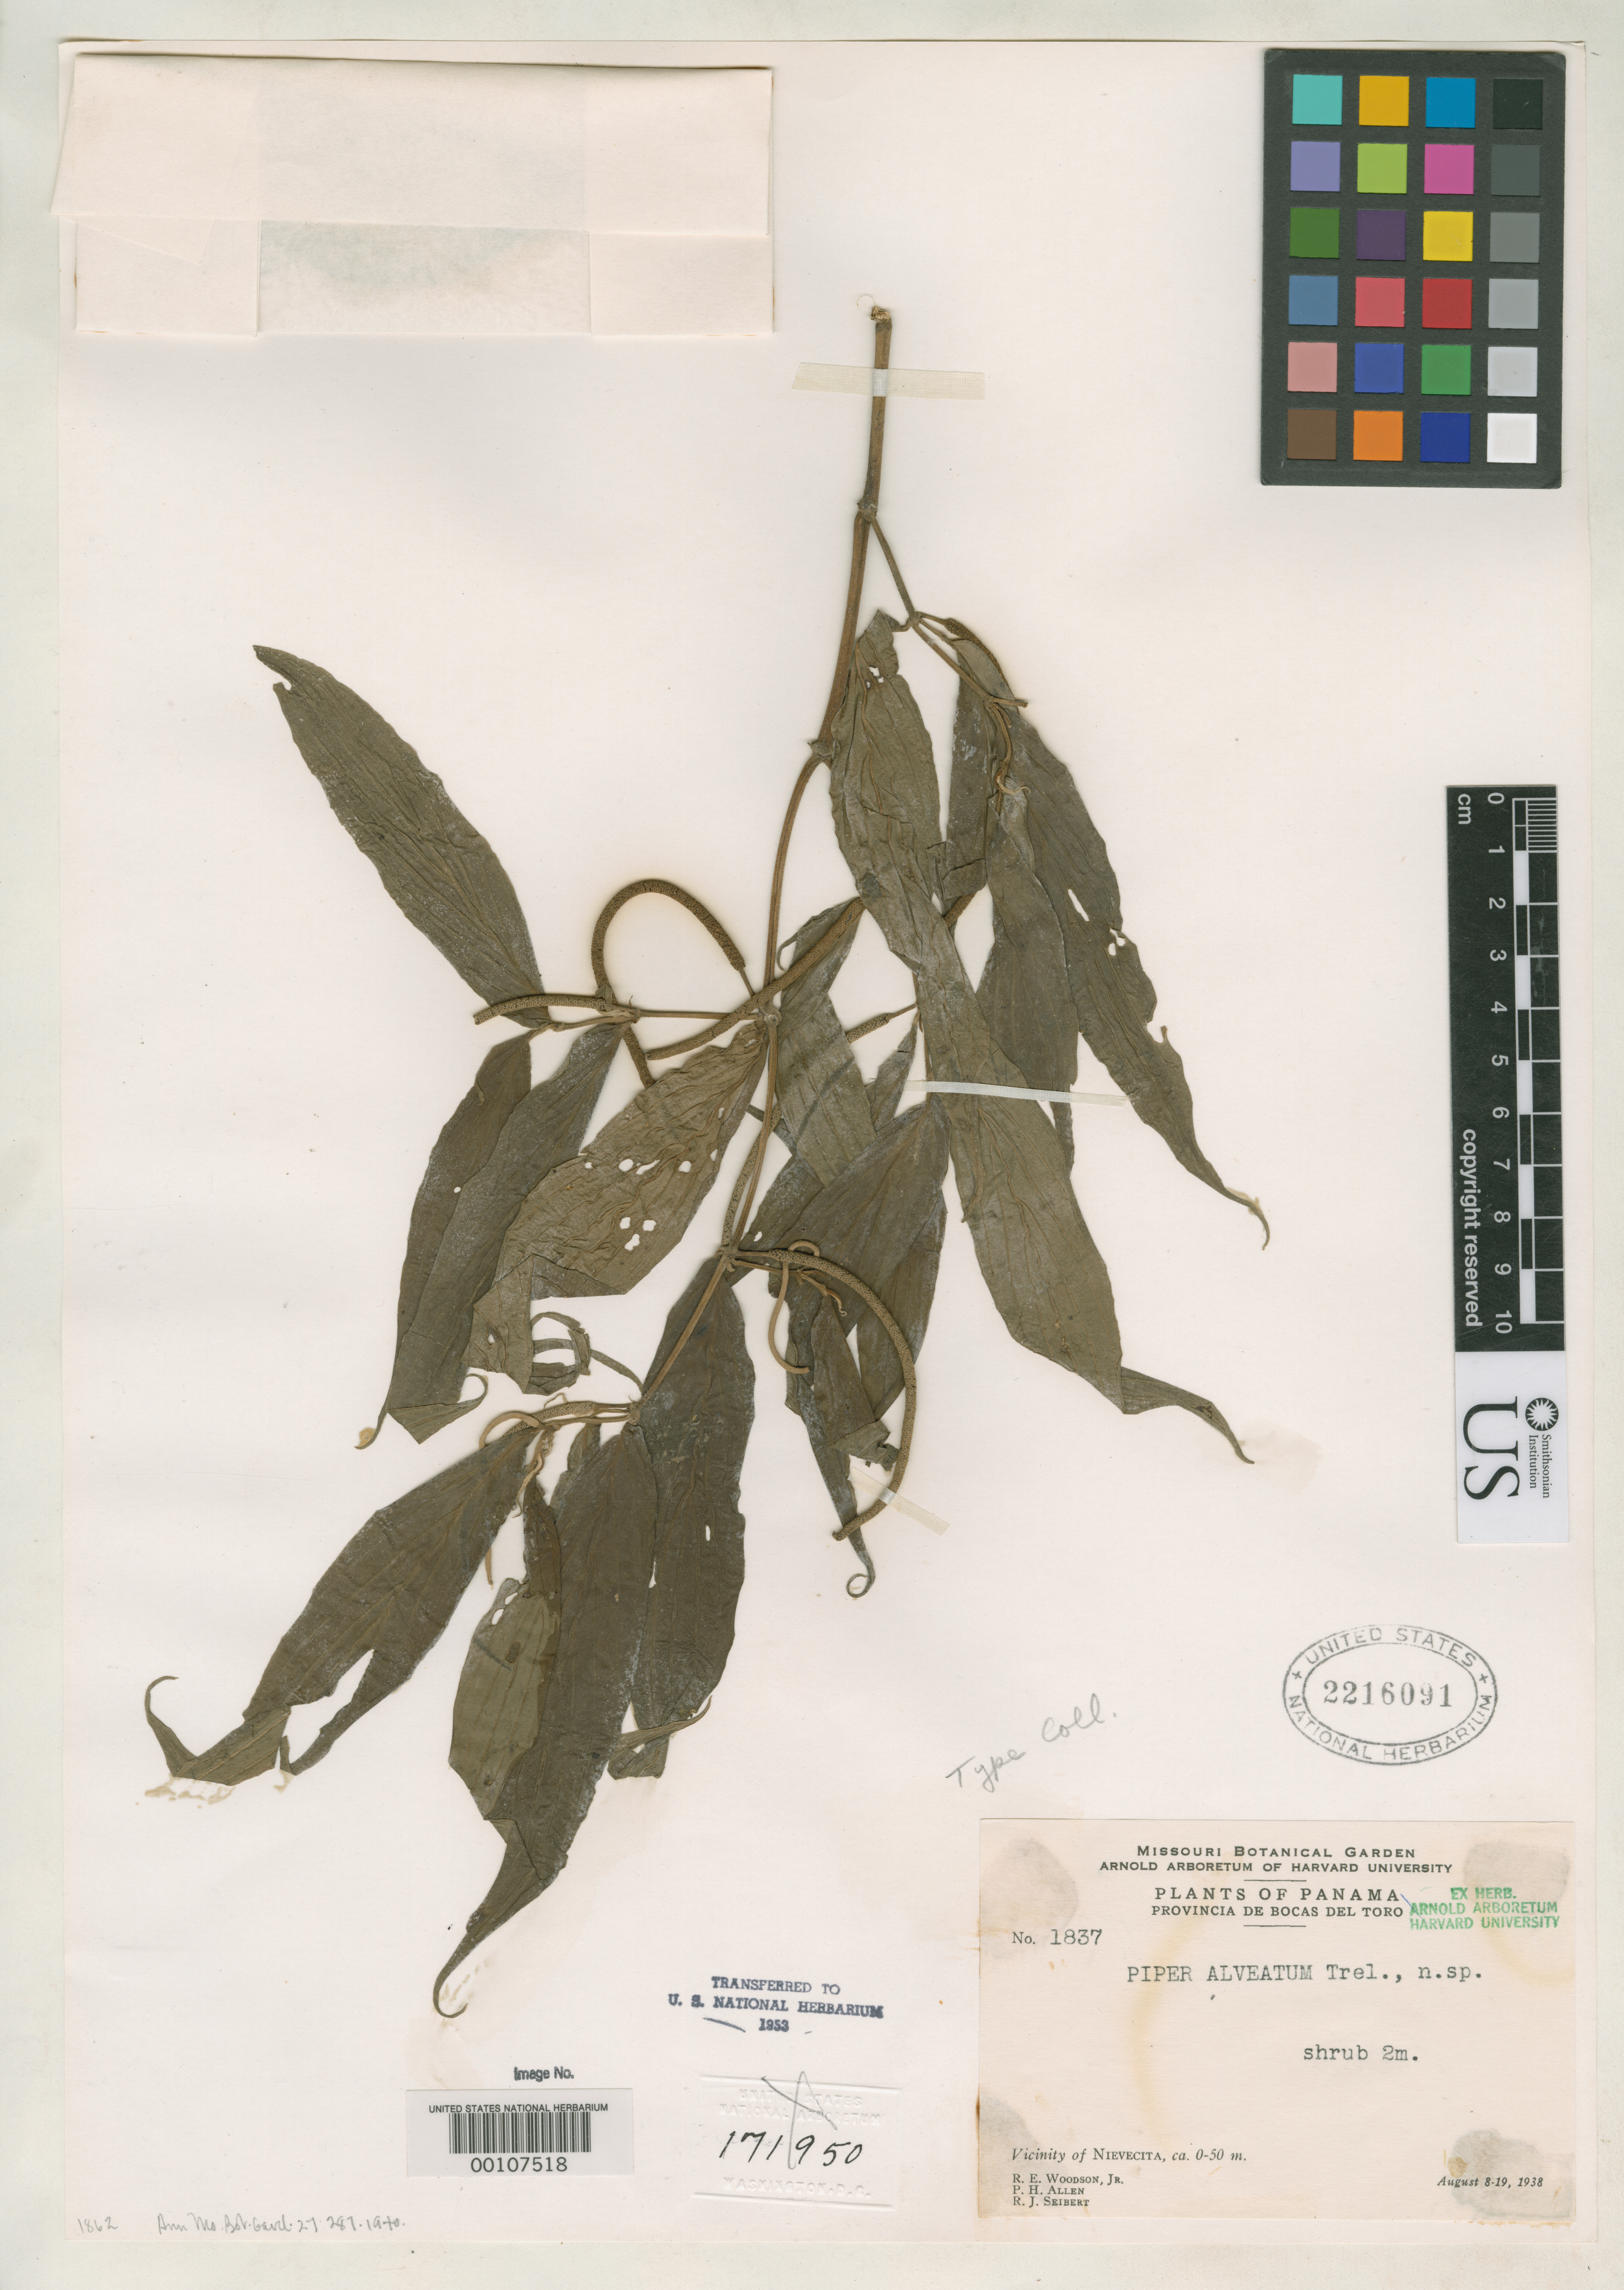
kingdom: Plantae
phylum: Tracheophyta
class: Magnoliopsida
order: Piperales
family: Piperaceae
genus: Piper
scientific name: Piper alveatum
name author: Trel. in Woodson & Schery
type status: Isotype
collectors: R. E. Woodson, P. H. Allen & R. J. Seibert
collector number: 1837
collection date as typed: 08 Aug 1938 to 19 Aug 1938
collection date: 1938-08-08/1938-08-19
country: Panama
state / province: Bocas del Toro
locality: Vicinity of Nievecita.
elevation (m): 0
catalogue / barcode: US 2216091